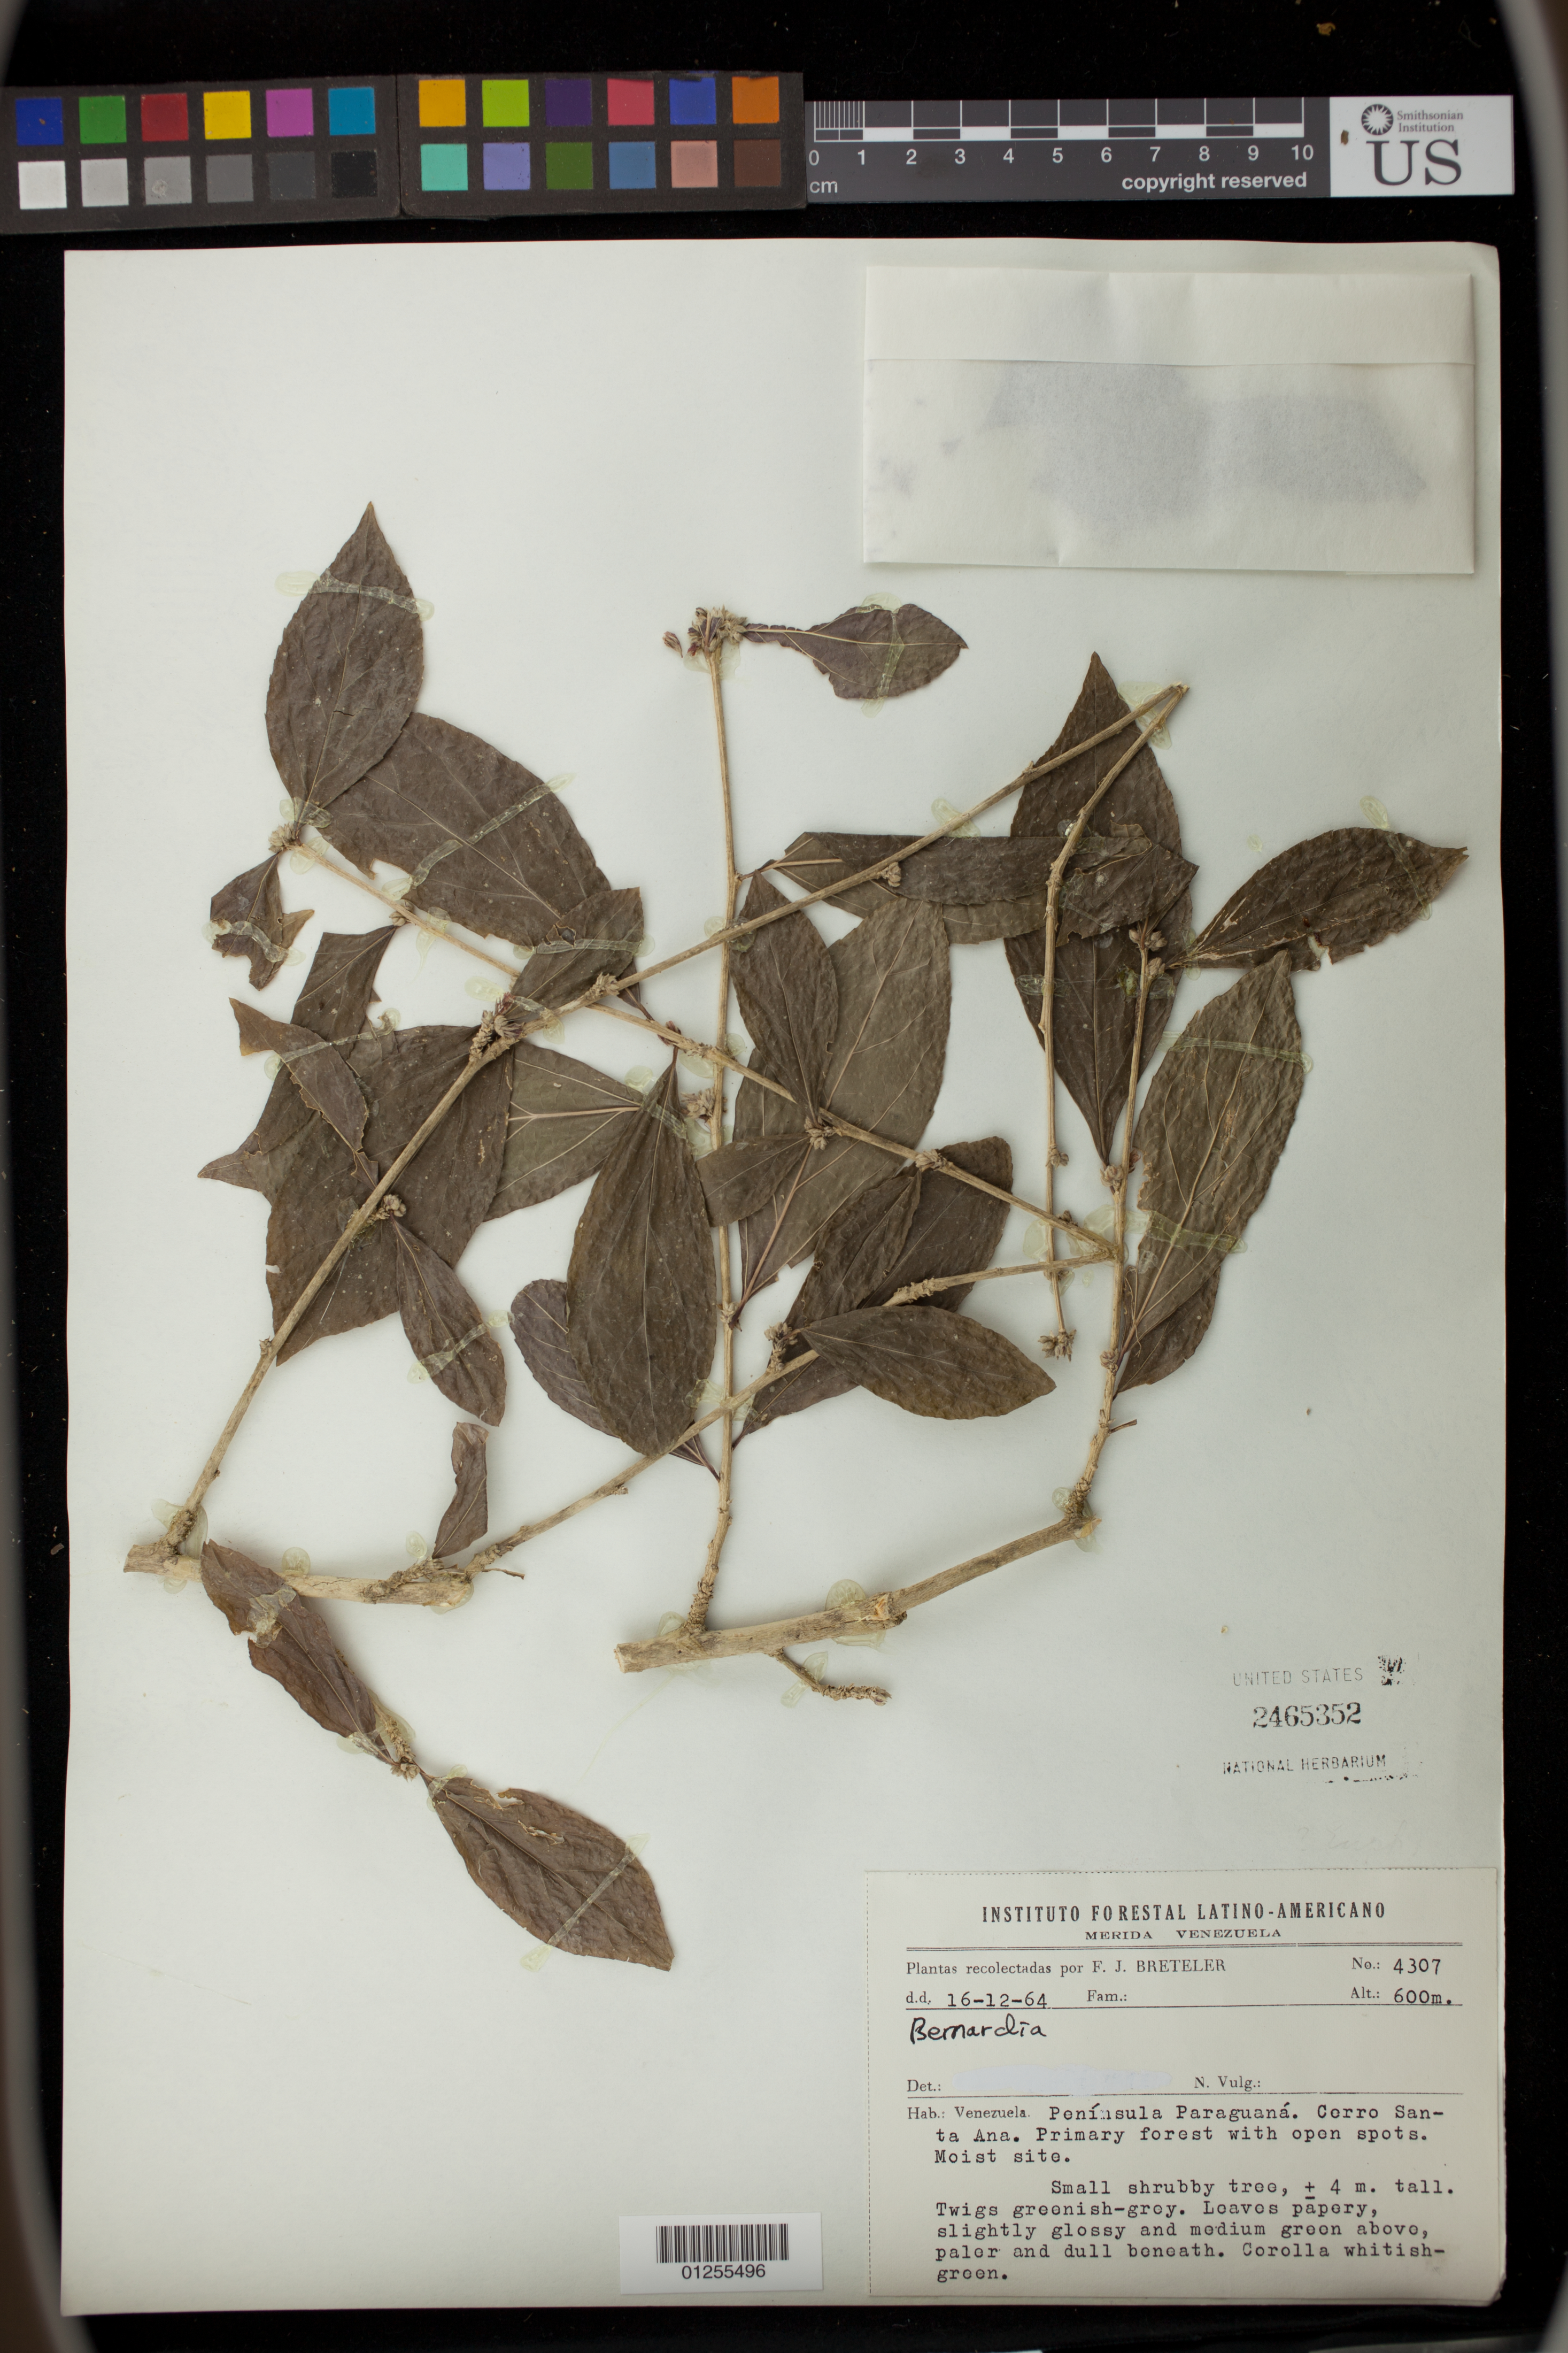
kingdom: Plantae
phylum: Tracheophyta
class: Magnoliopsida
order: Malpighiales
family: Euphorbiaceae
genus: Bernardia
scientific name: Bernardia sp.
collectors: F. J. Breteler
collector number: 4307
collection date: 1964-12-16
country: Venezuela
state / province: Mérida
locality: Peninsula Paraguana. Cerro Santa Ana.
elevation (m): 600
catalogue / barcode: US 2465352